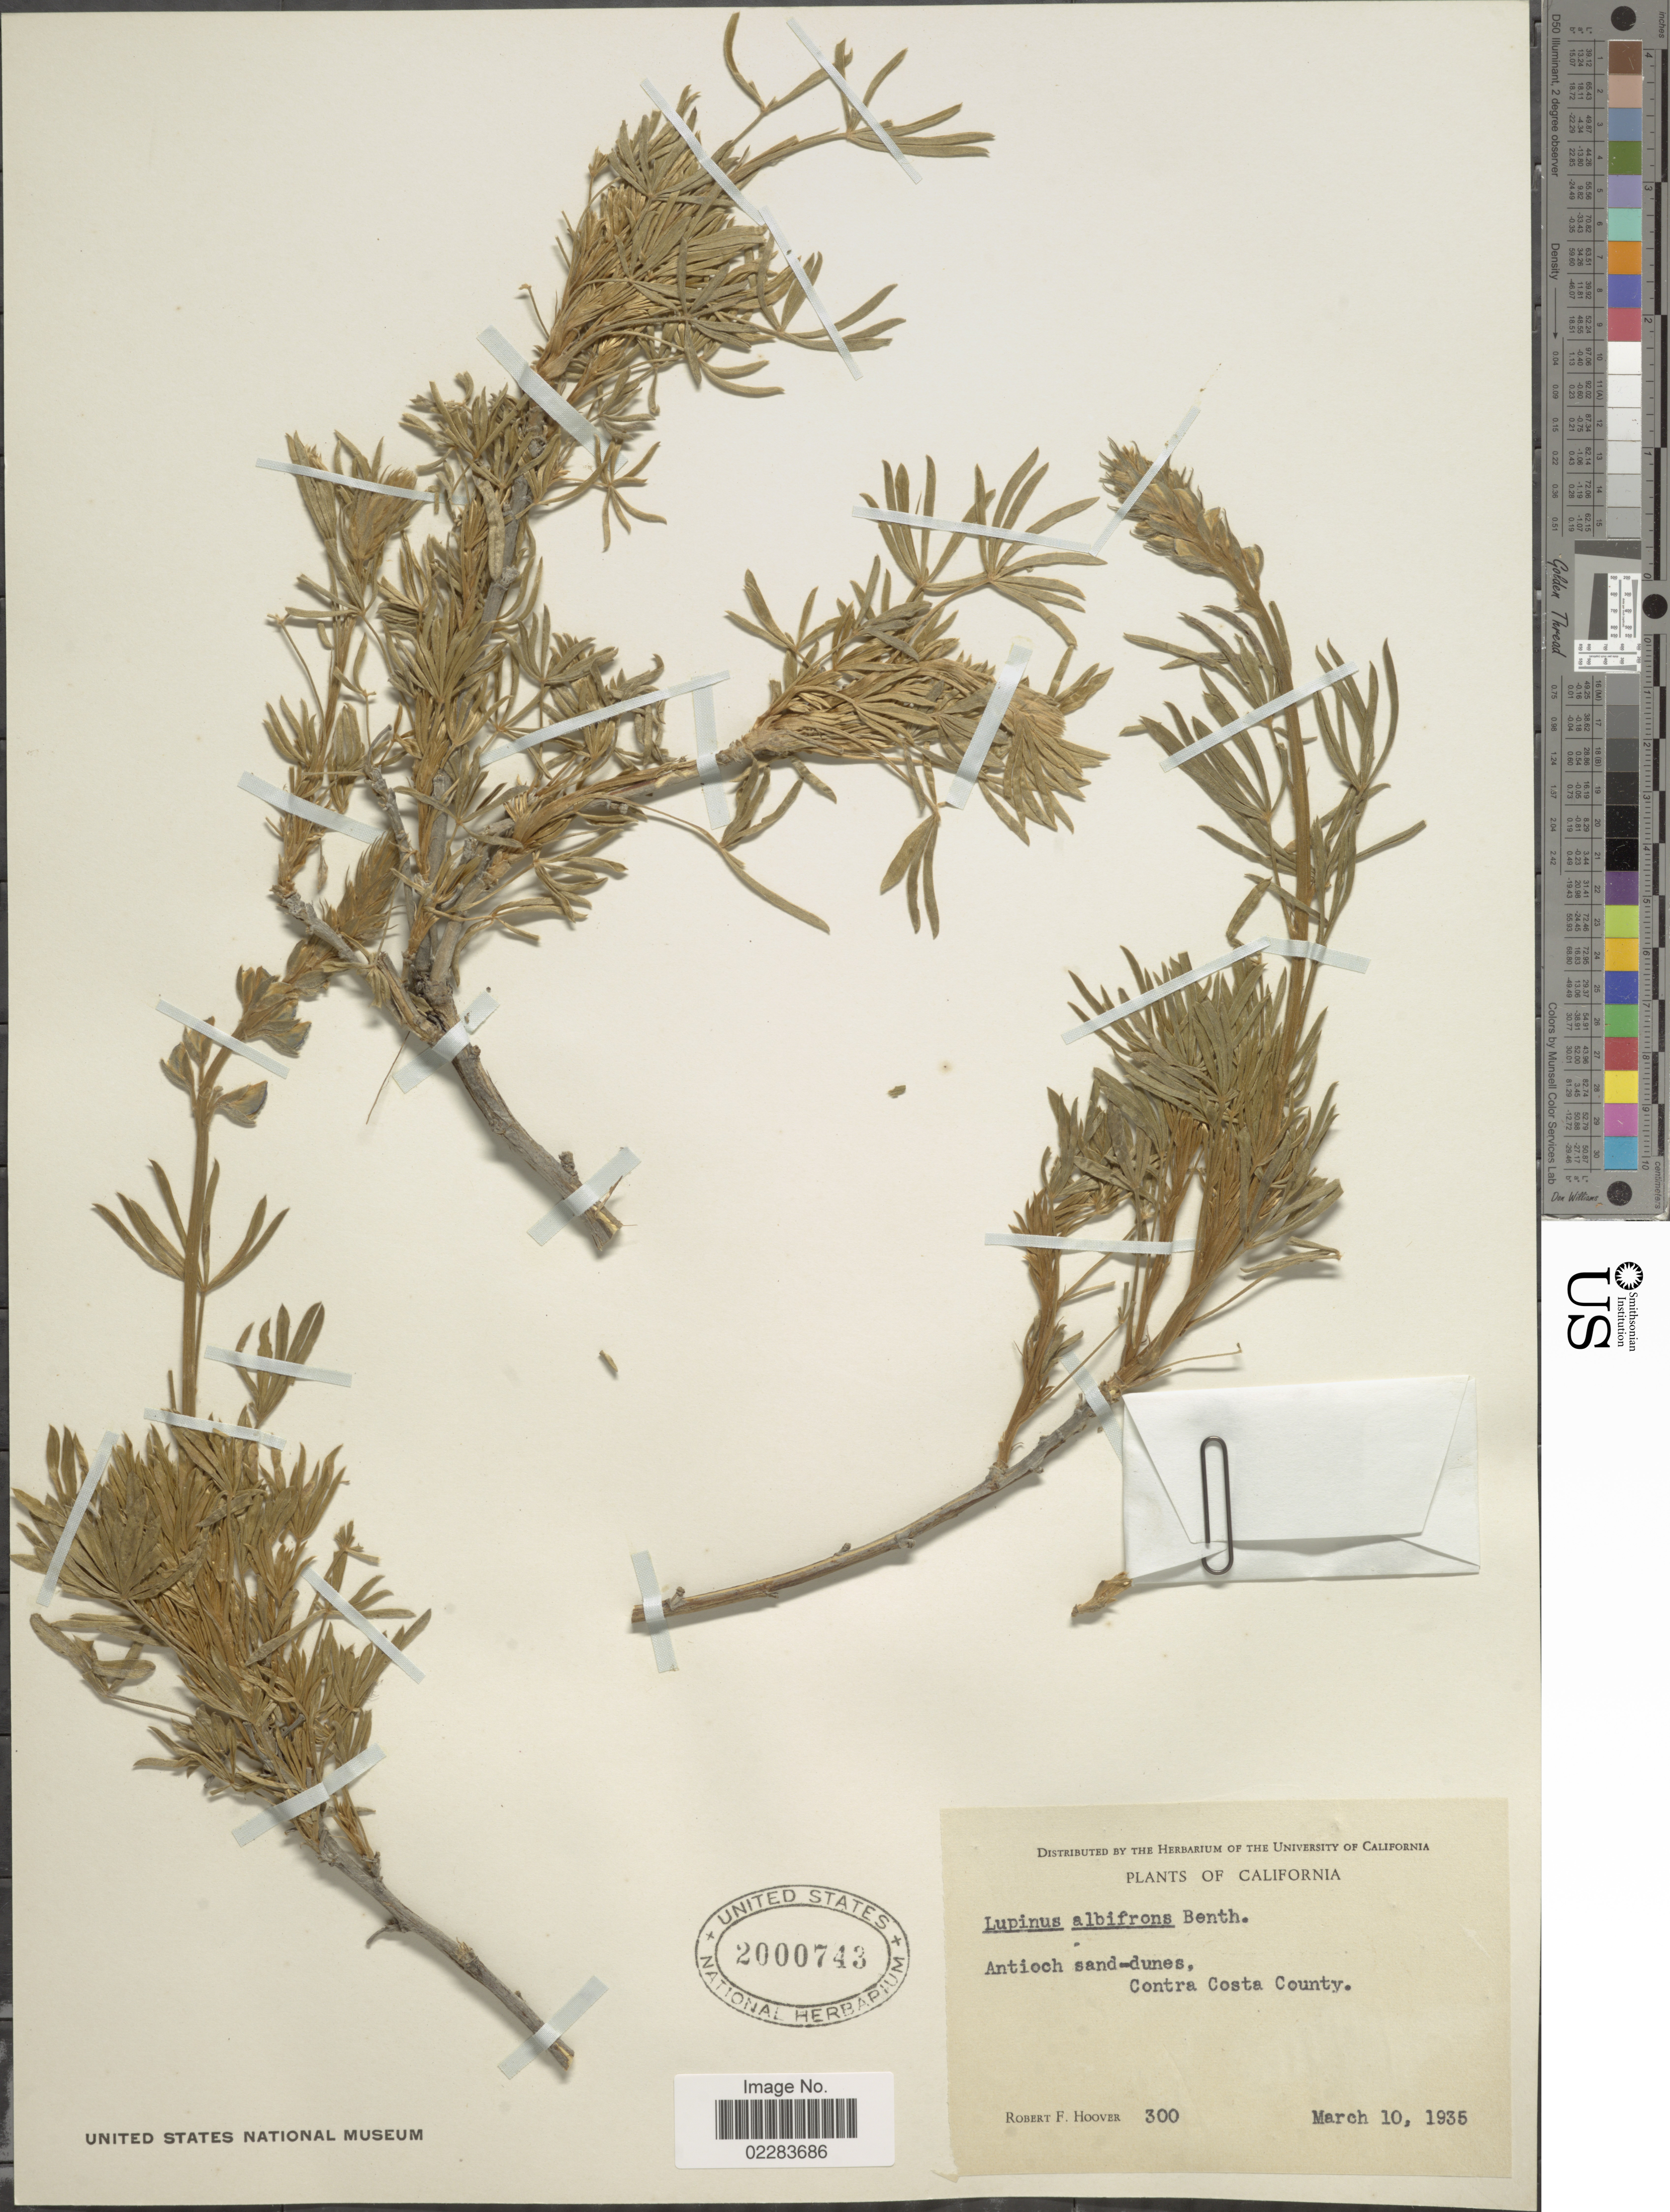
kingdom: Plantae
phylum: Tracheophyta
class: Magnoliopsida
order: Fabales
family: Fabaceae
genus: Lupinus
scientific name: Lupinus albifrons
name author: Benth.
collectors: R. F. Hoover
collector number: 300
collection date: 1935-03-10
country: United States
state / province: California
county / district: Contra Costa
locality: Antioch sand-dunes. Contra Costa County.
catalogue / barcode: US 2000743